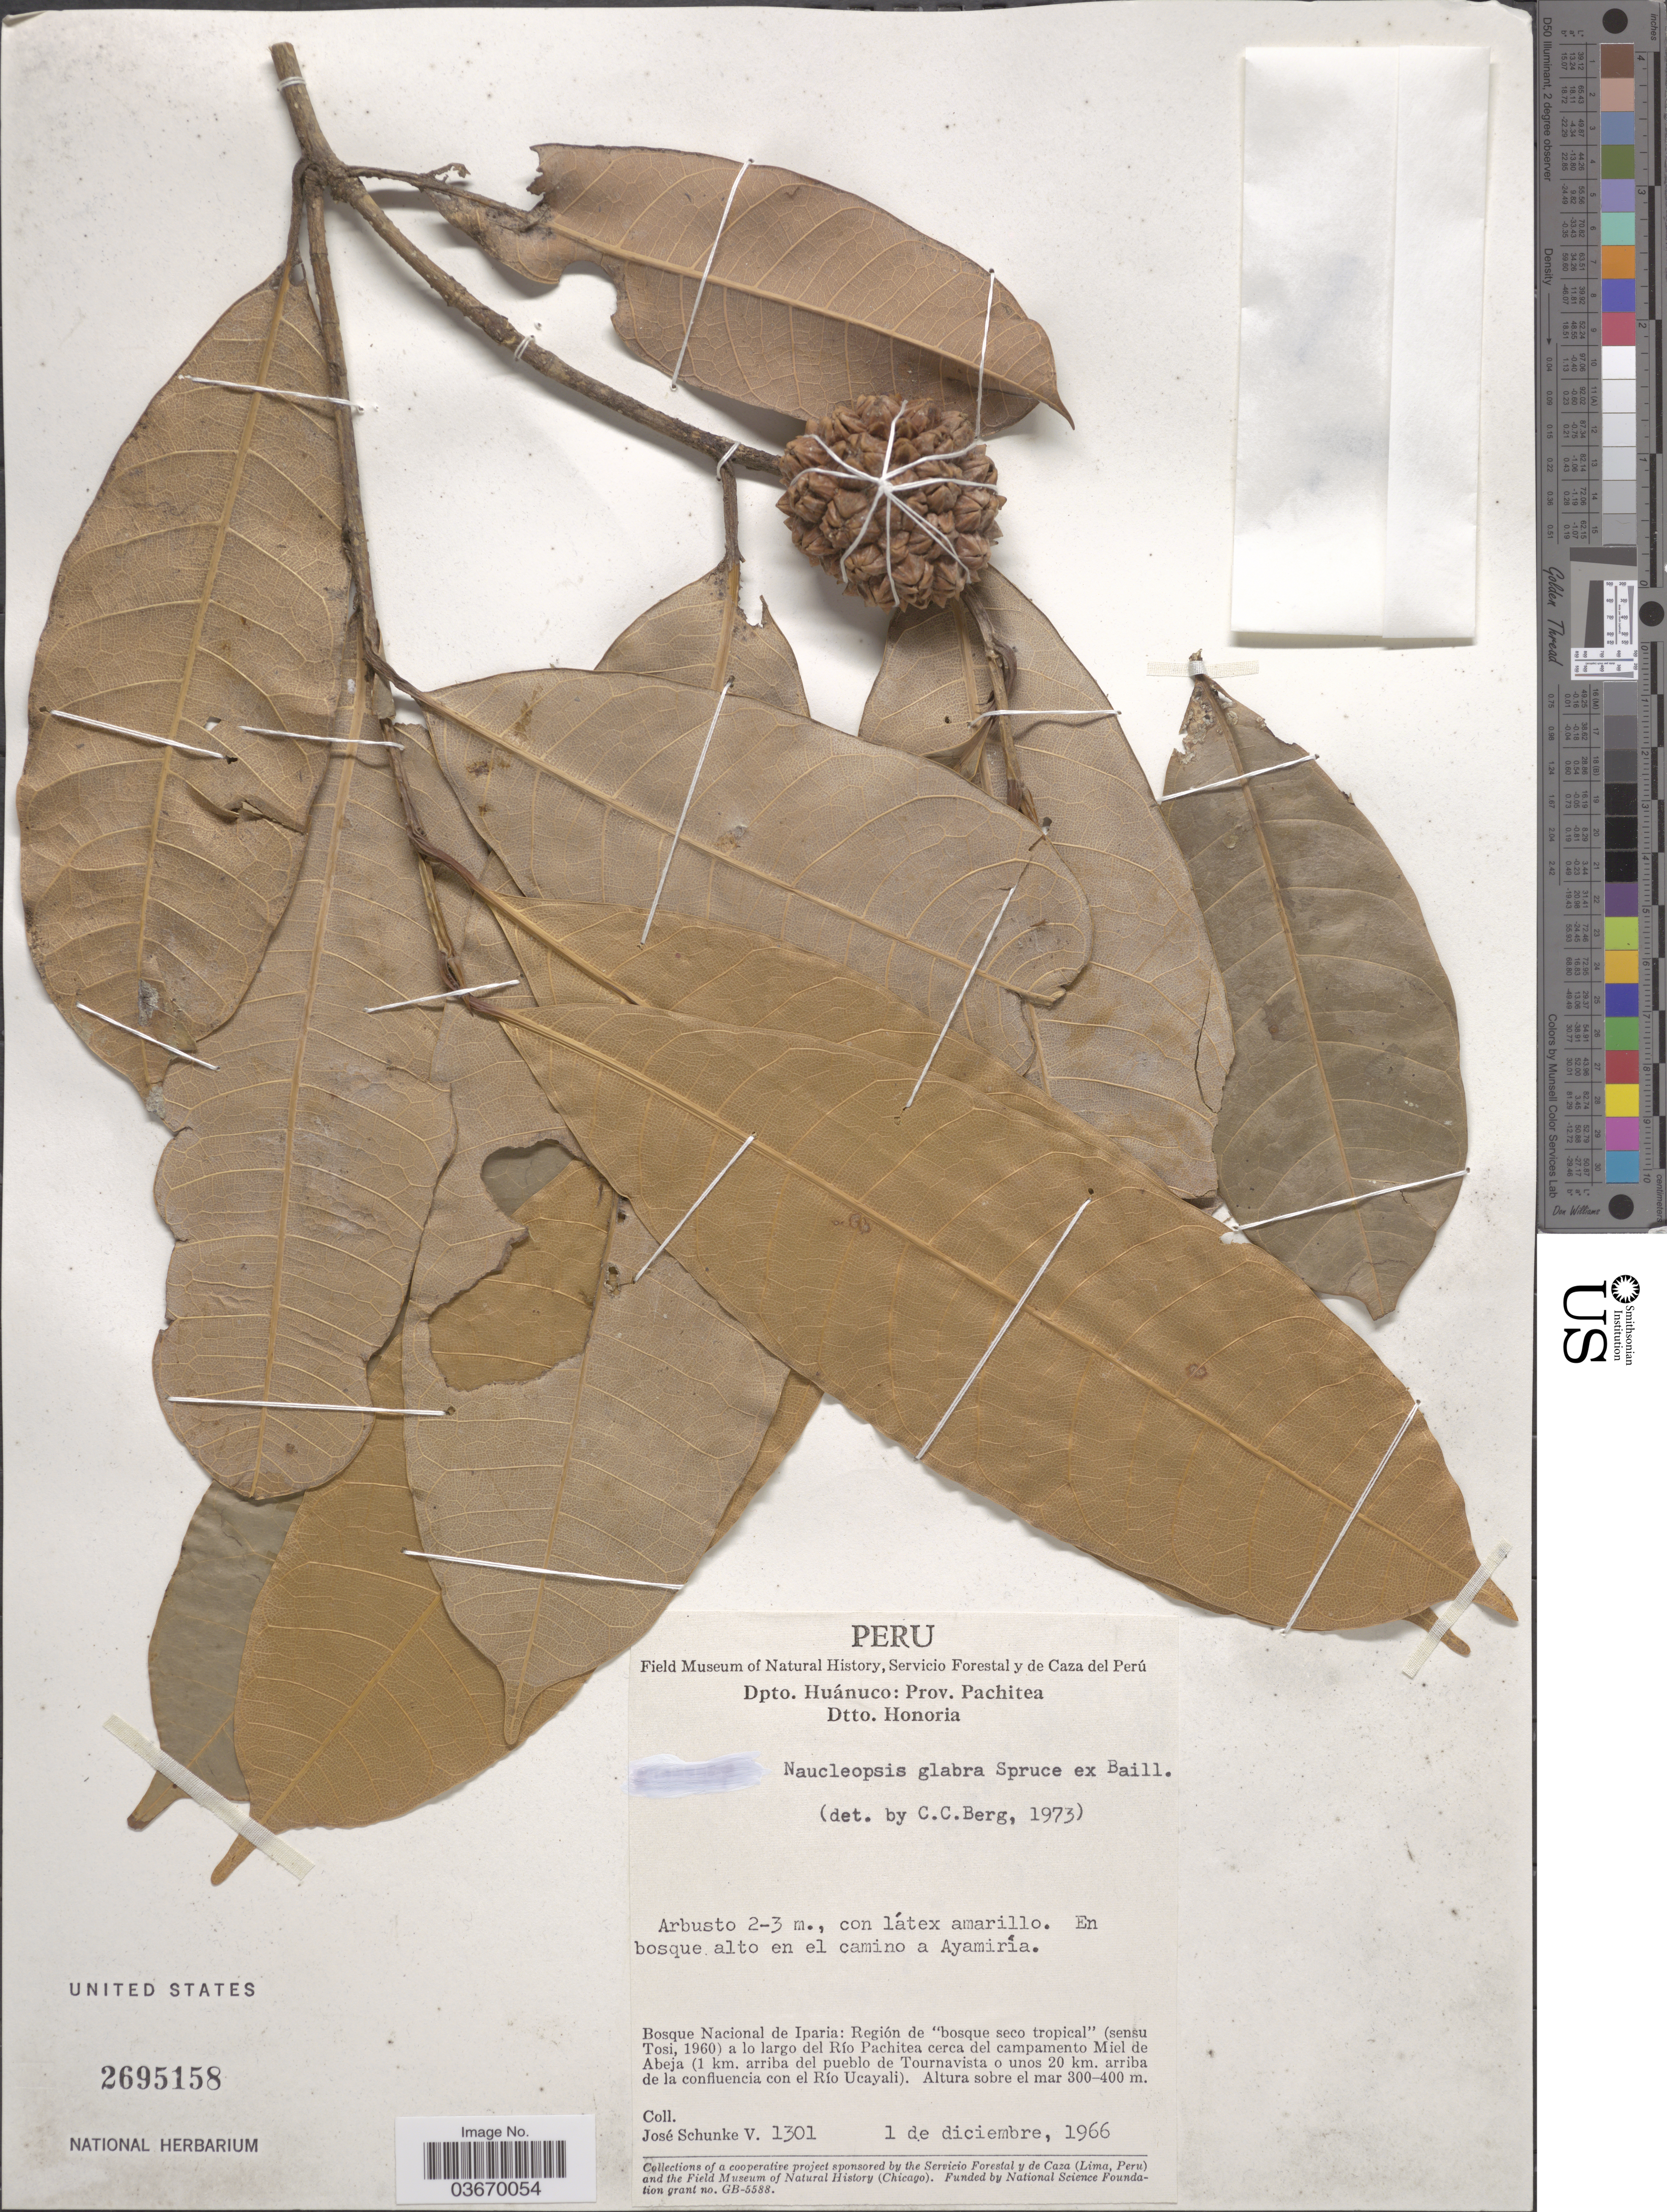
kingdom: Plantae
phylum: Tracheophyta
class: Magnoliopsida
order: Rosales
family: Moraceae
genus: Naucleopsis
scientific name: Naucleopsis glabra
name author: Spruce ex Pittier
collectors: J. Schunke Vigo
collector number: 1301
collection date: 1966-12-01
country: Peru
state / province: Huánuco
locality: Dpto. Huánuco: Prov. Pachitea. Dtto. Honoria. En bosque alto en el camino a Ayamiría. Bosque Nacional de Iparia: Región de 'bosque seco tropical' (sensu Tosi, 1960) a lo largo del Río Pachitea cerca del campamento Miel de Abeja (1 km. arriba del pueblo de Tournavista o unos 20 km. arriba de la confluencia con el Río Ucayali).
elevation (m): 300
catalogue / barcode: US 2695158